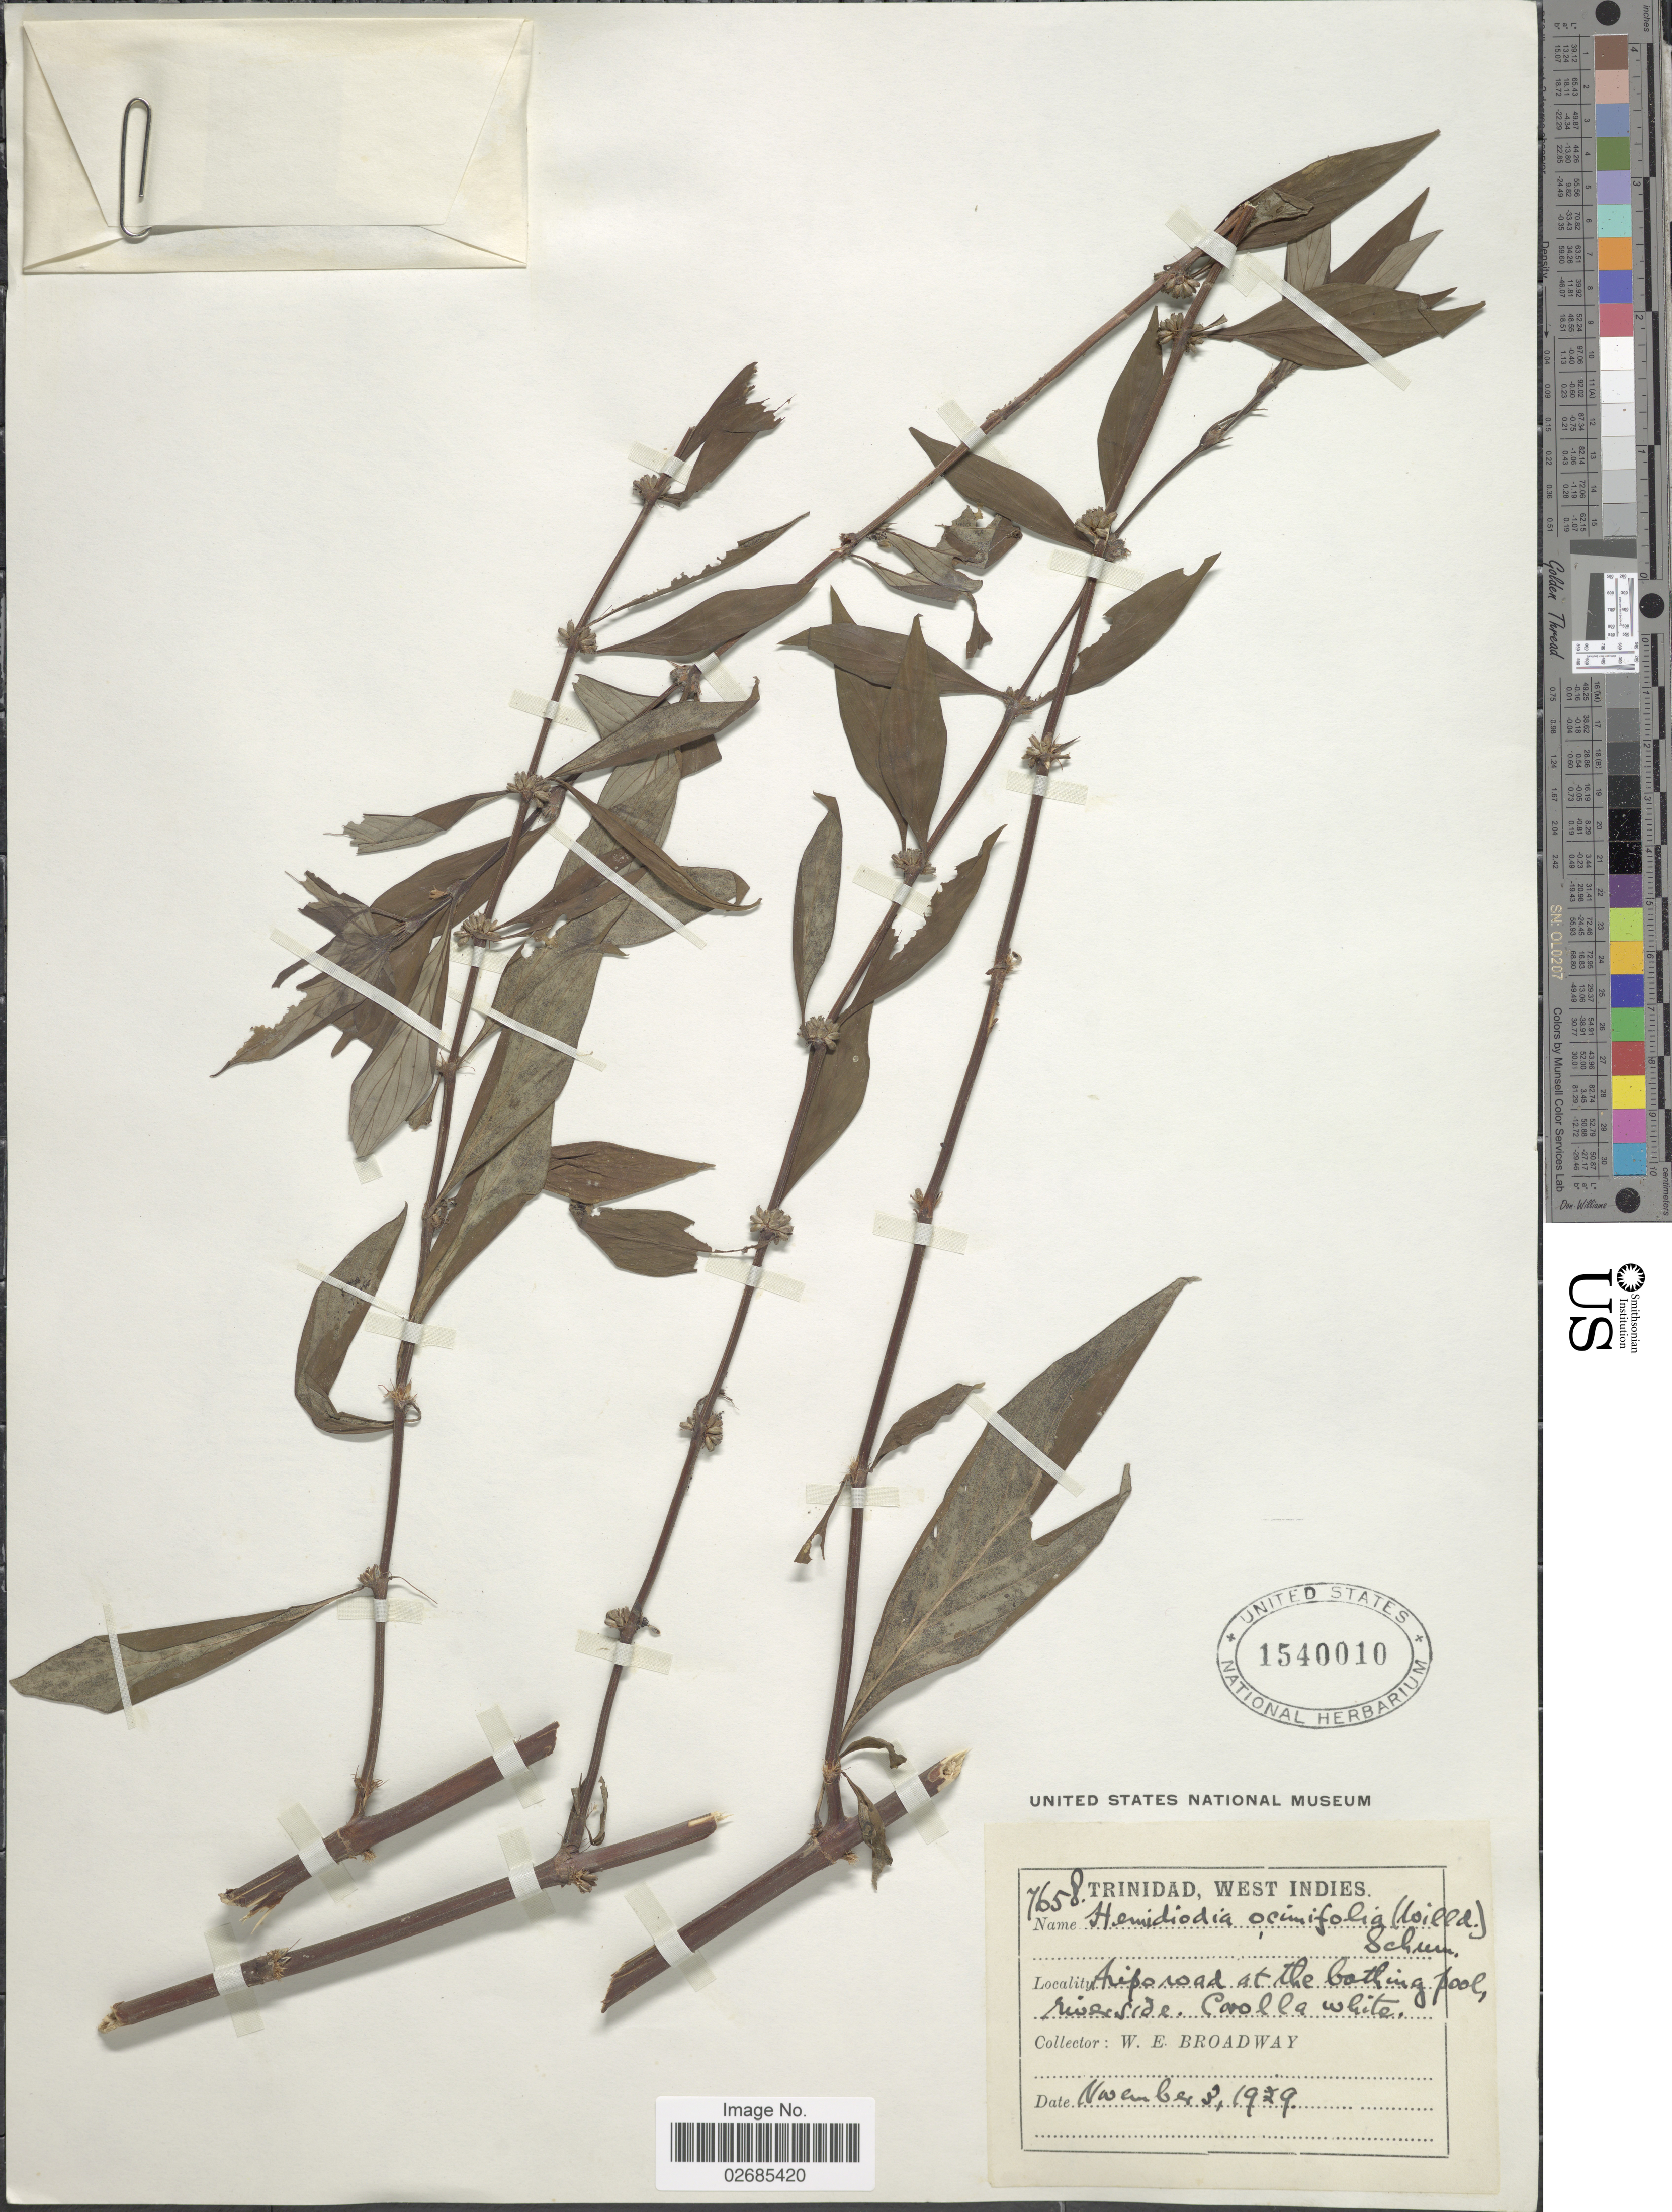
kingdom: Plantae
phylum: Tracheophyta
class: Magnoliopsida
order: Gentianales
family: Rubiaceae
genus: Hemidiodia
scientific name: Hemidiodia ocimifolia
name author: (Willd.) K. Schum.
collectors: W. E. Broadway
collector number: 7658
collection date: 1929-11-03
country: Trinidad and Tobago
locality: Trinidad, West Indies. Aripo road at the bathing pool, riverside.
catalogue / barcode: US 1540010